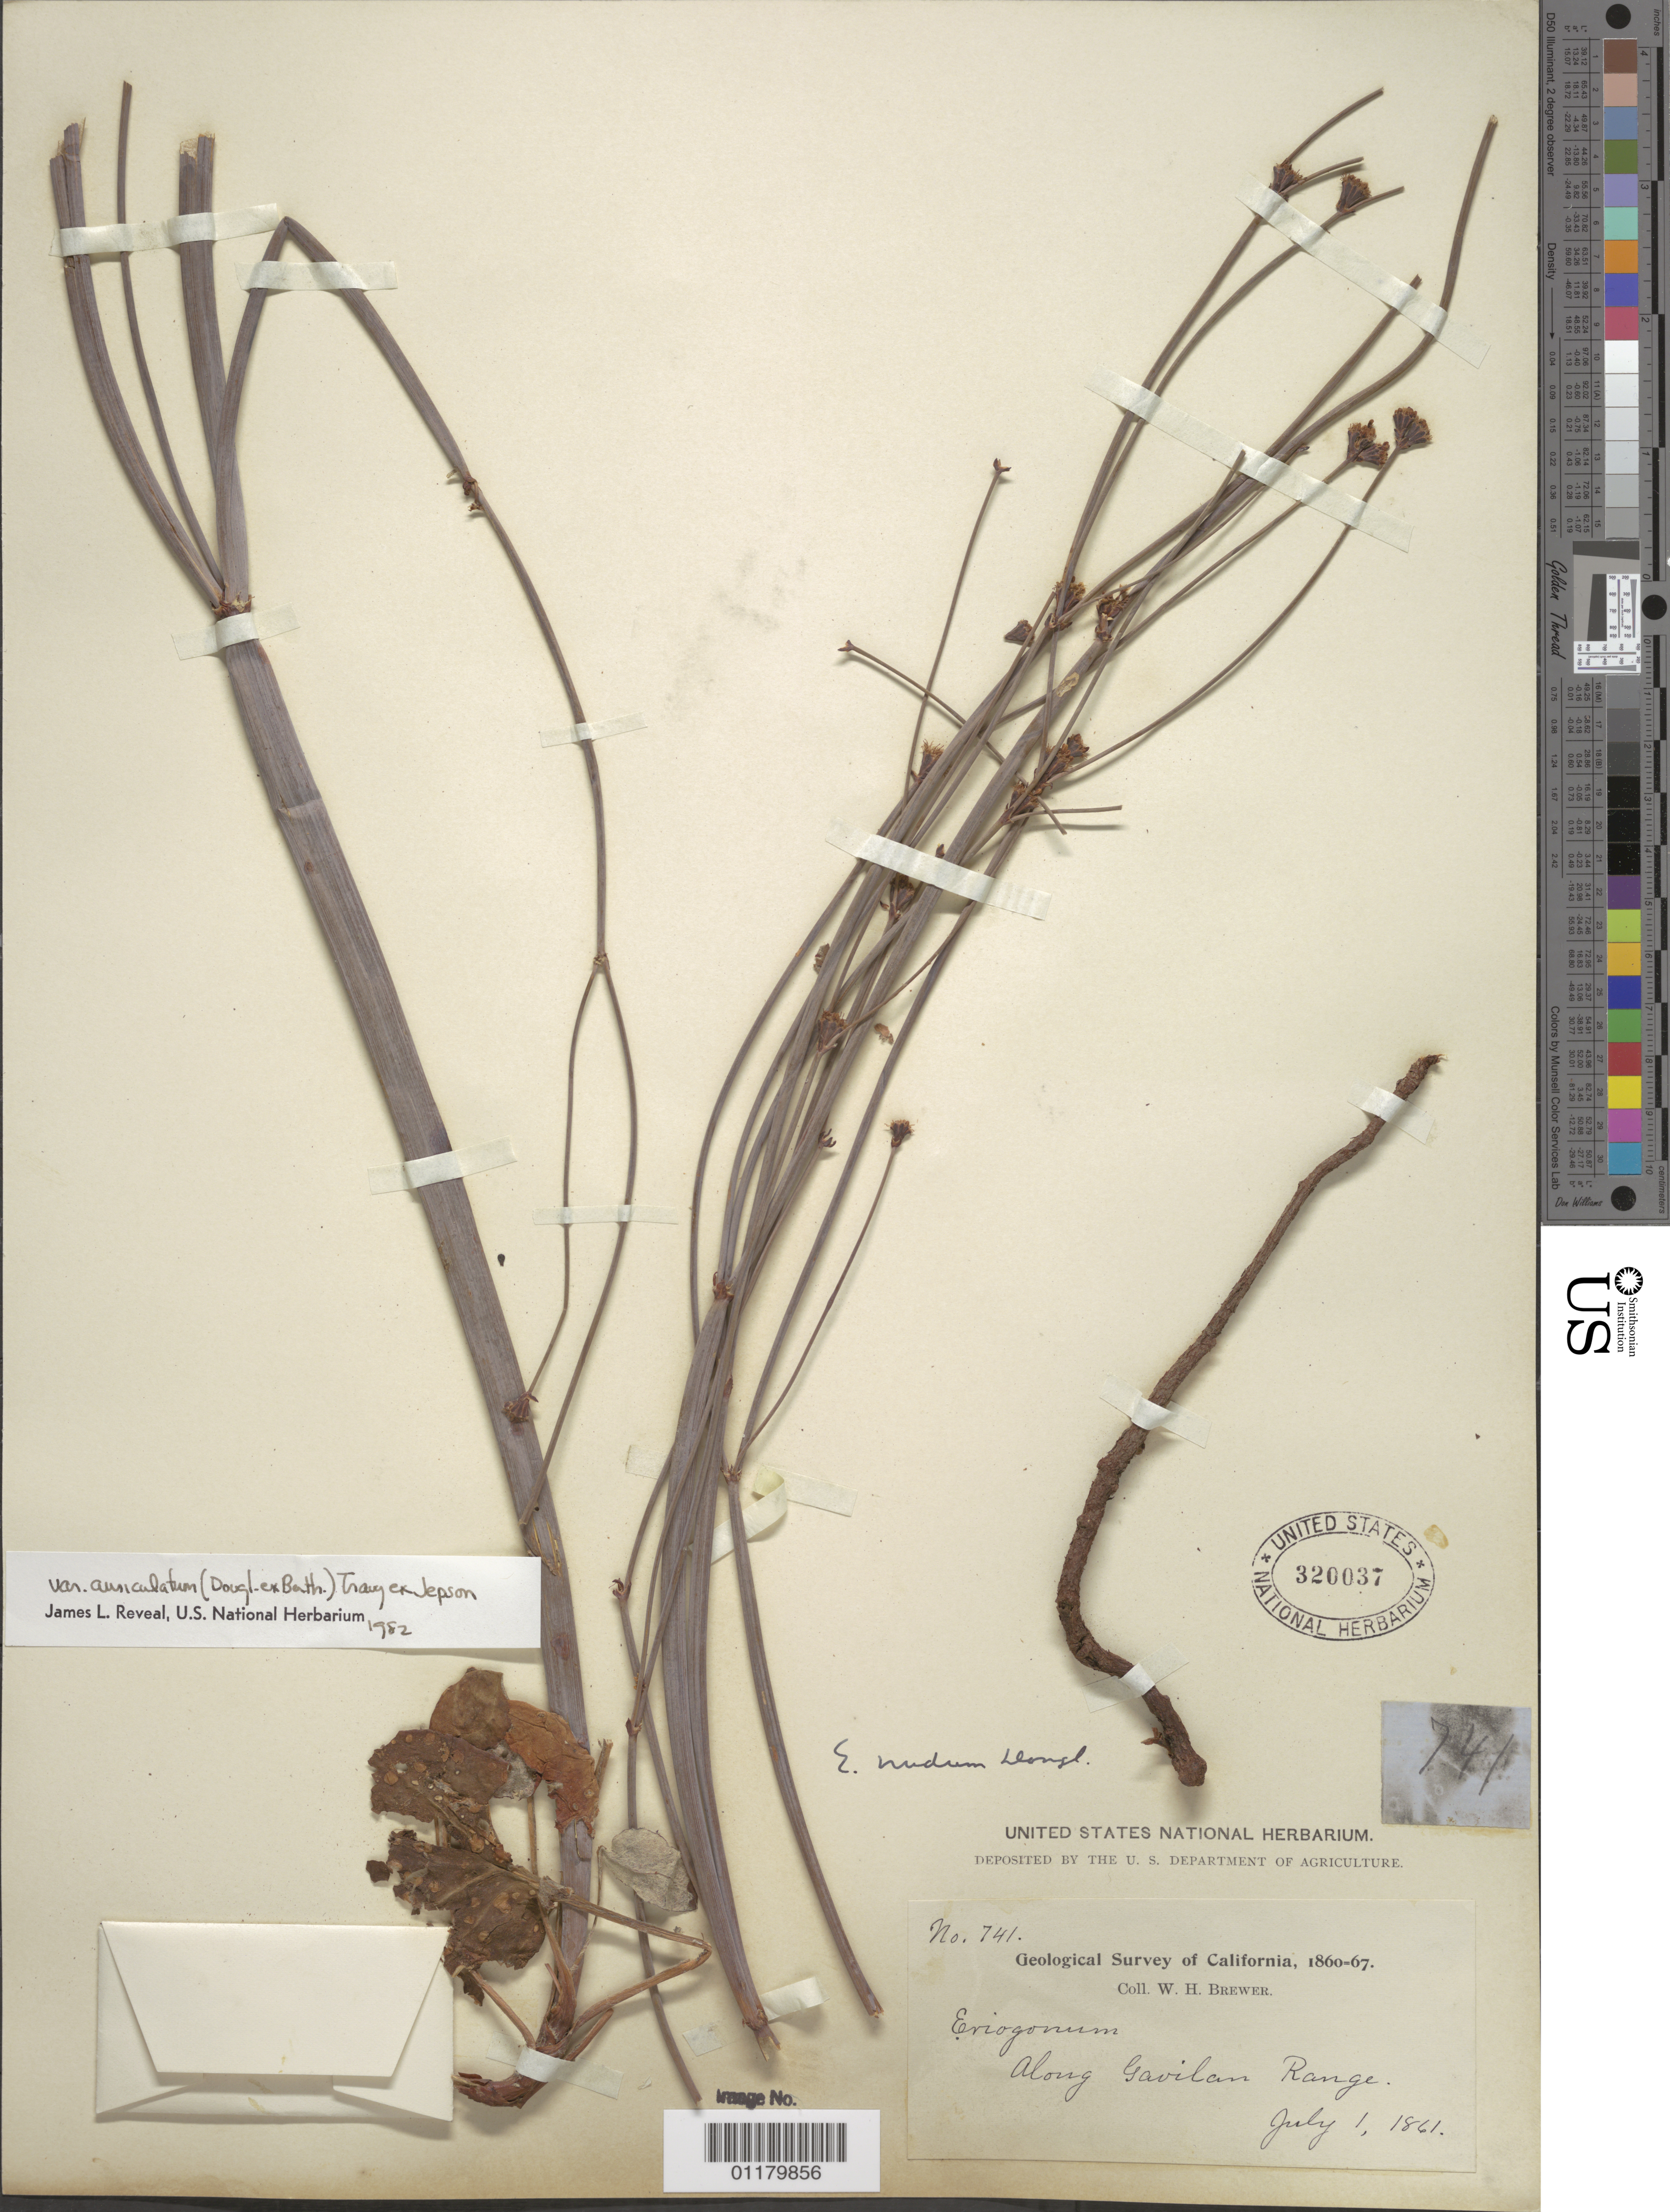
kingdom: Plantae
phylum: Tracheophyta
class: Magnoliopsida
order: Caryophyllales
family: Polygonaceae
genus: Eriogonum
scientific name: Eriogonum nudum var. auriculatum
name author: (Benth.) Tracy ex Jeps.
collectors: W. H. Brewer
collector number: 741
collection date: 1861-07-01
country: United States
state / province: California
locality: Along Gavilan Mts.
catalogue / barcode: US 320037